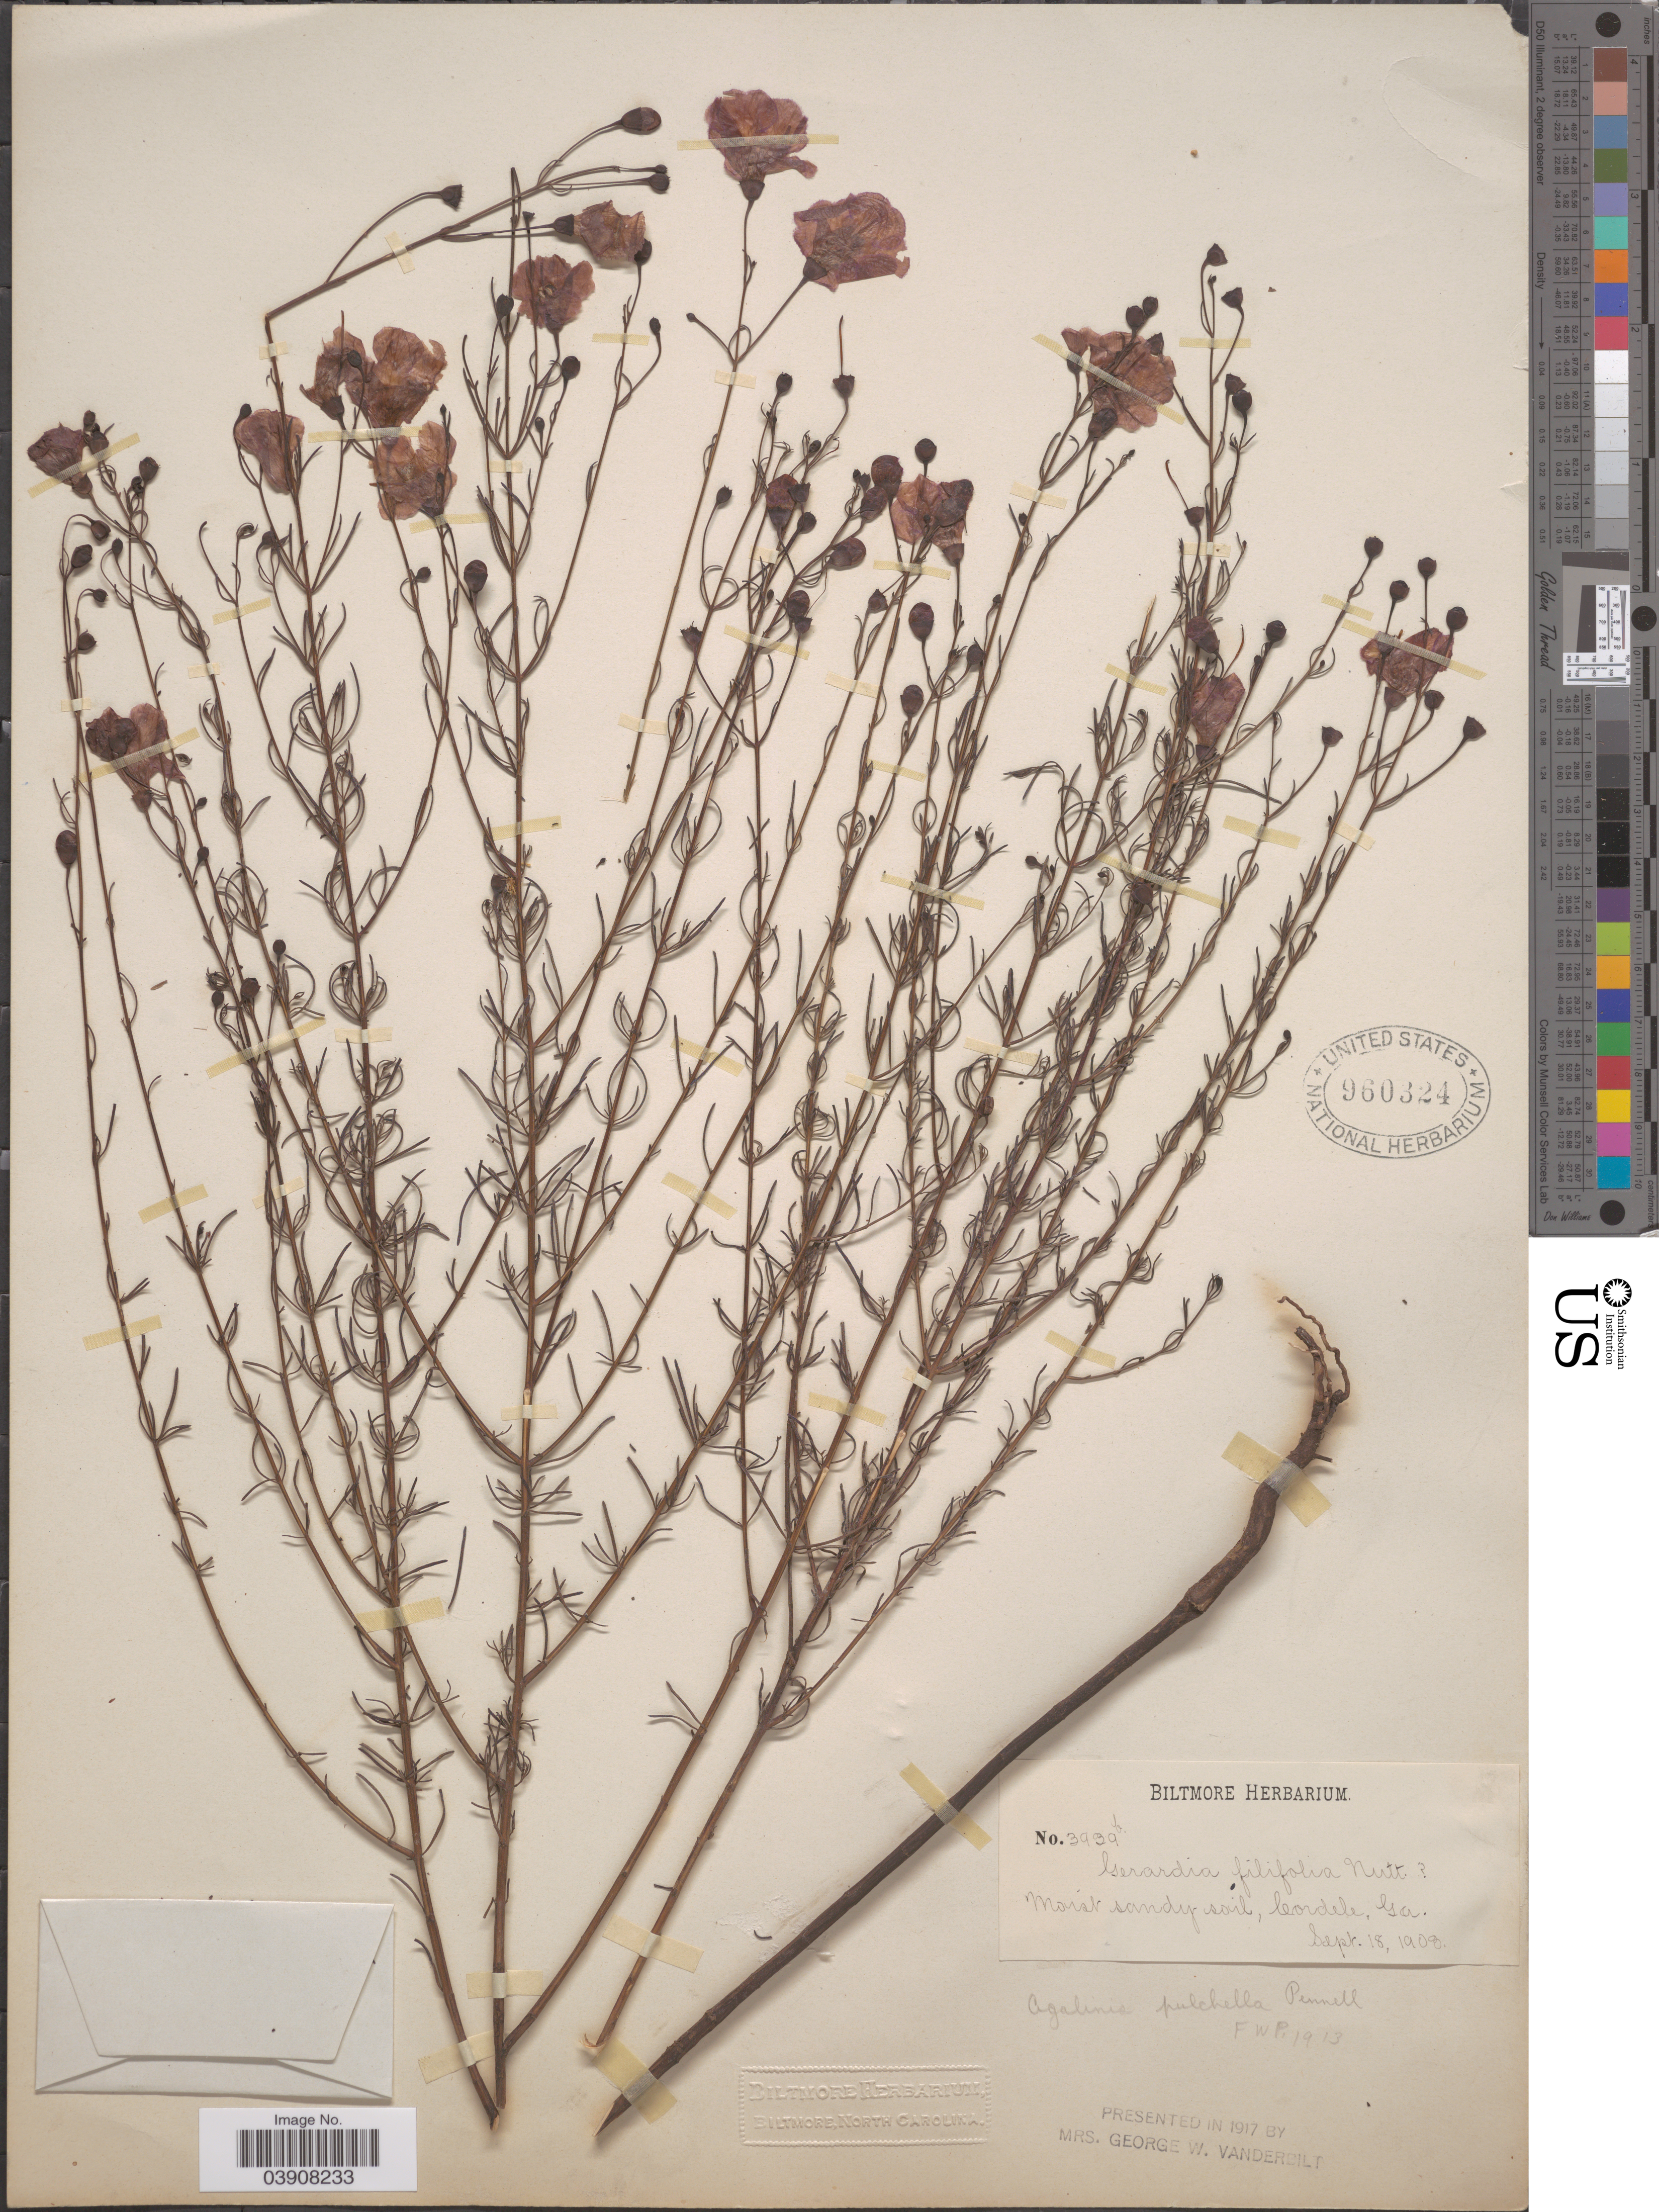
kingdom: Plantae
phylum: Tracheophyta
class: Magnoliopsida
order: Lamiales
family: Orobanchaceae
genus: Agalinis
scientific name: Agalinis pulchella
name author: Pennell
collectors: ex herb. Biltmore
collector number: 3939b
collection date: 1908-09-18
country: United States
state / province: Georgia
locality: Moist sandy soil, Cordele.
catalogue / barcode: US 960324